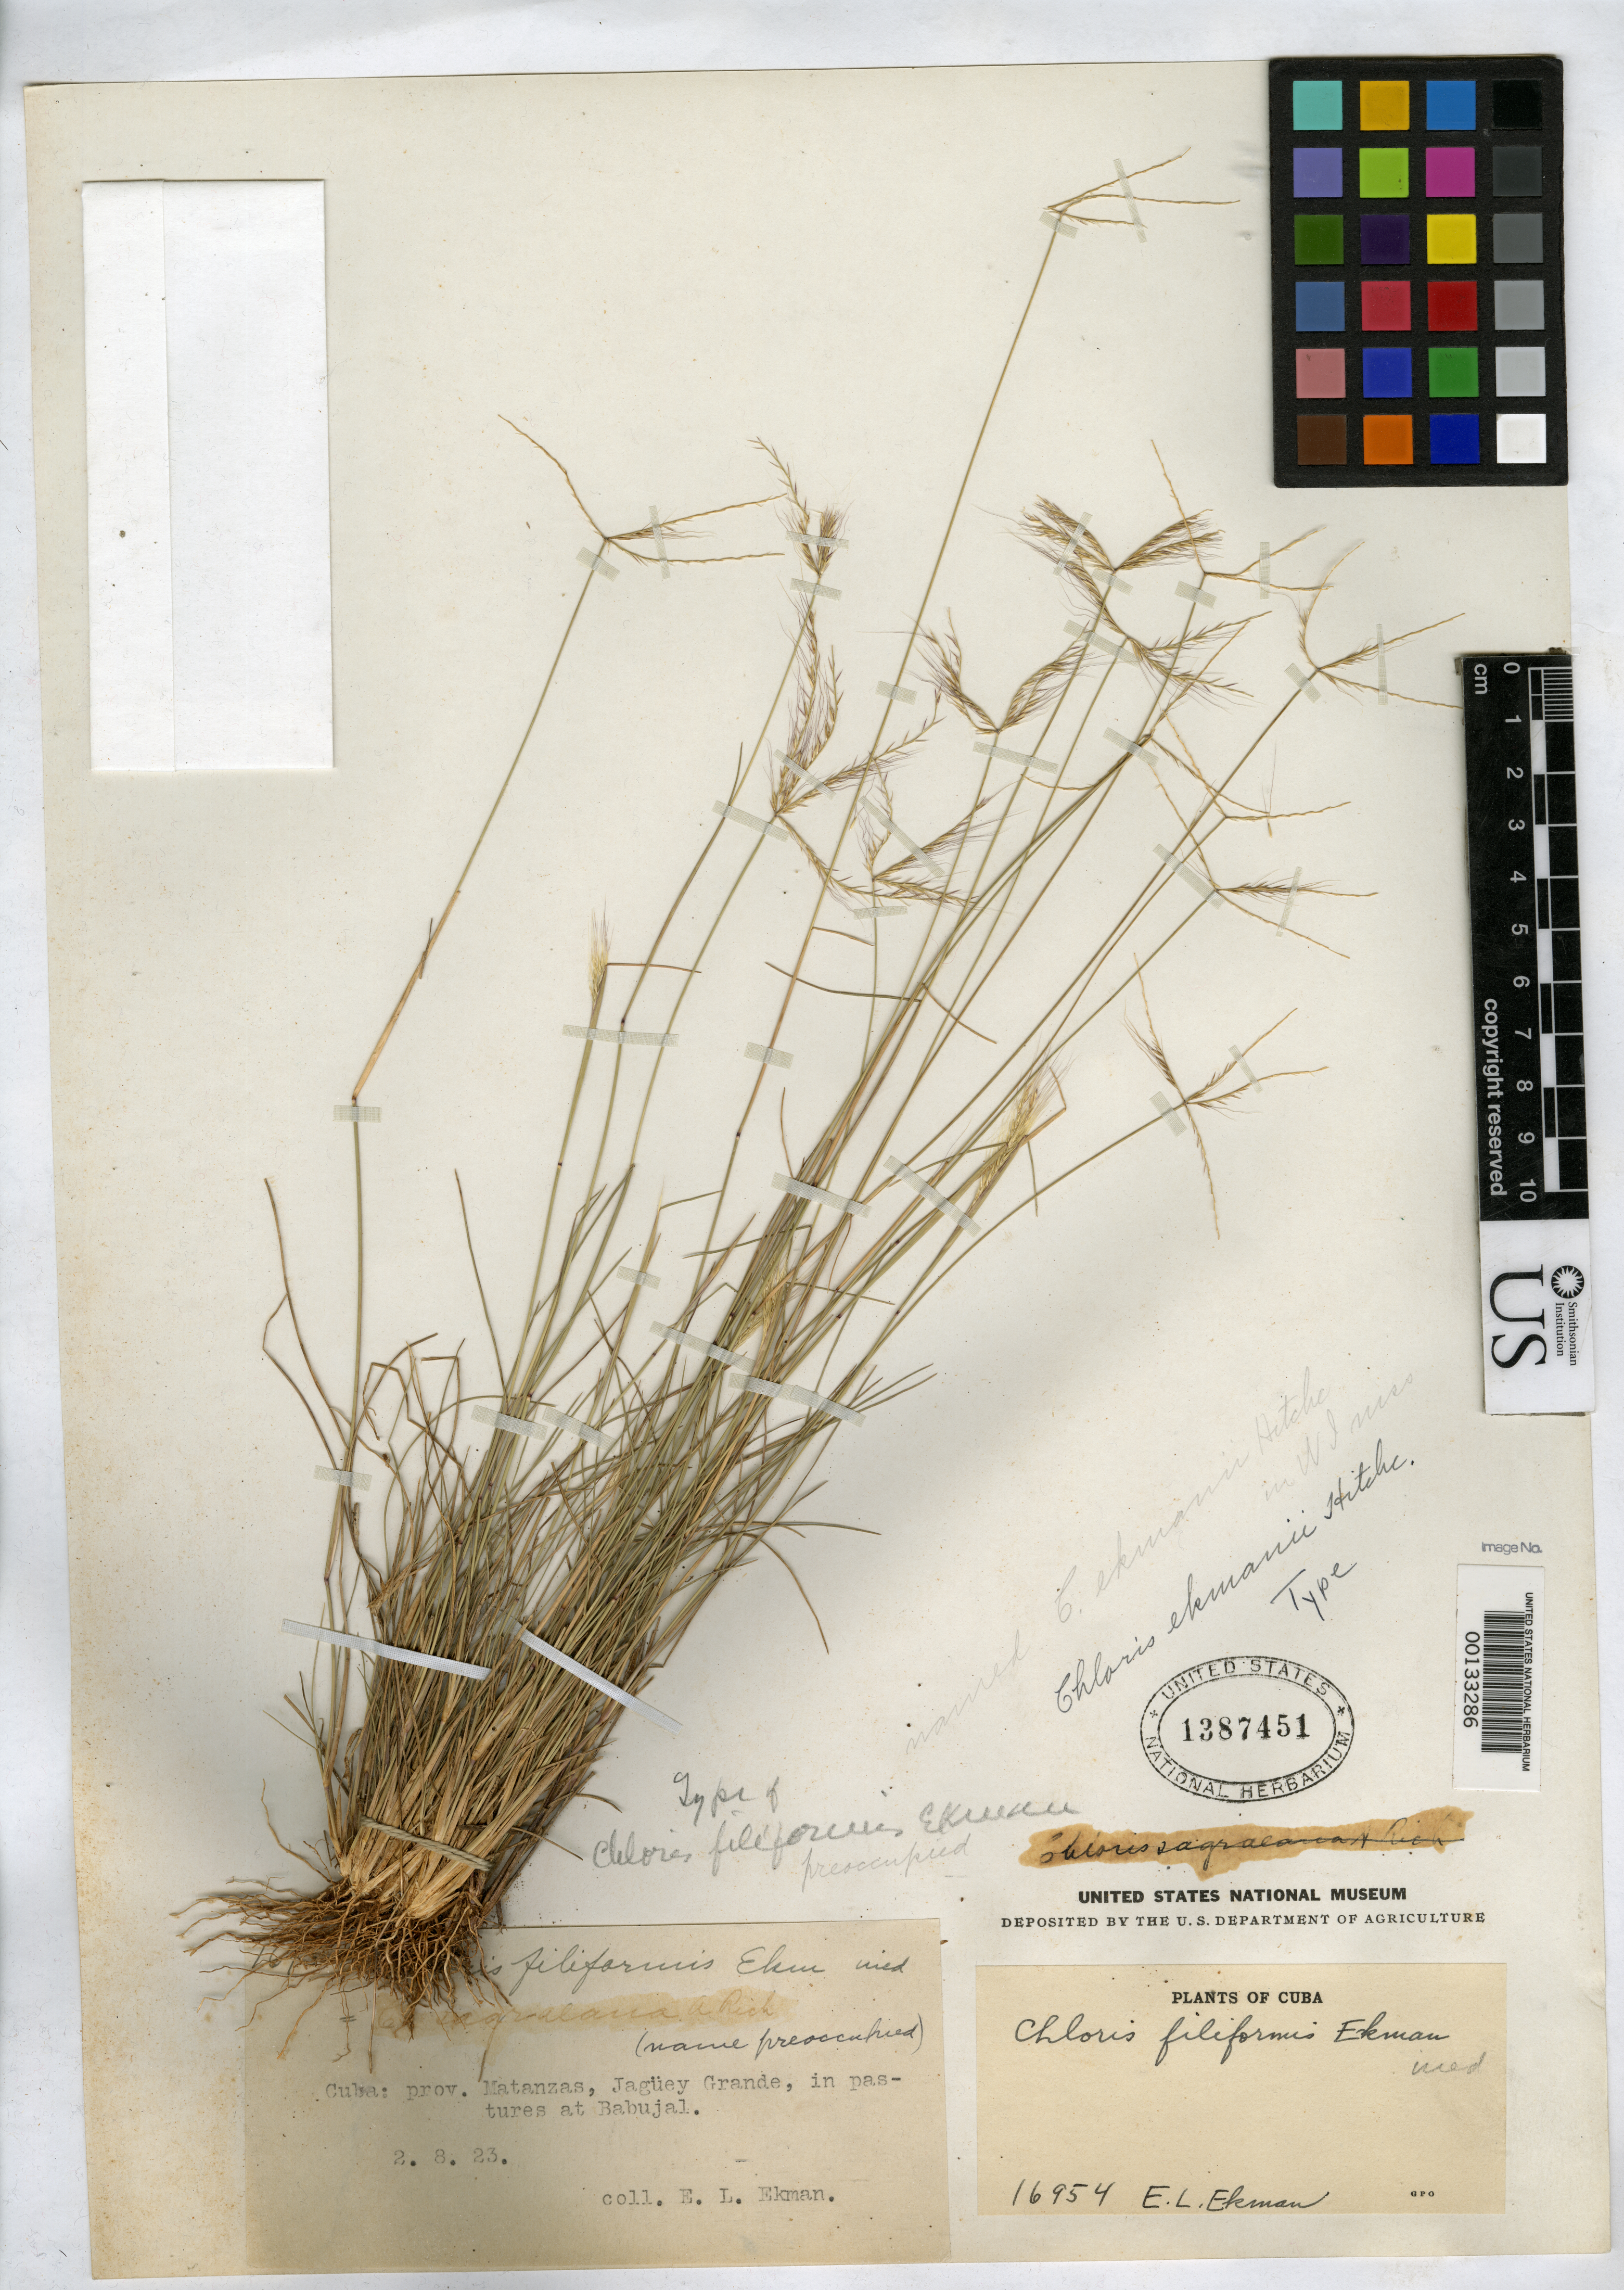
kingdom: Plantae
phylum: Tracheophyta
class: Liliopsida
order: Poales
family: Poaceae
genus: Chloris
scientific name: Chloris ekmanii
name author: Hitchc.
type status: Holotype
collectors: E. L. Ekman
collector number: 16954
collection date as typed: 02 Aug 1923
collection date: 1923-08-02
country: Cuba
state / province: Matanzas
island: Greater Antilles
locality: Jaguey Grande, at Babujal.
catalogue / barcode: US 1387451